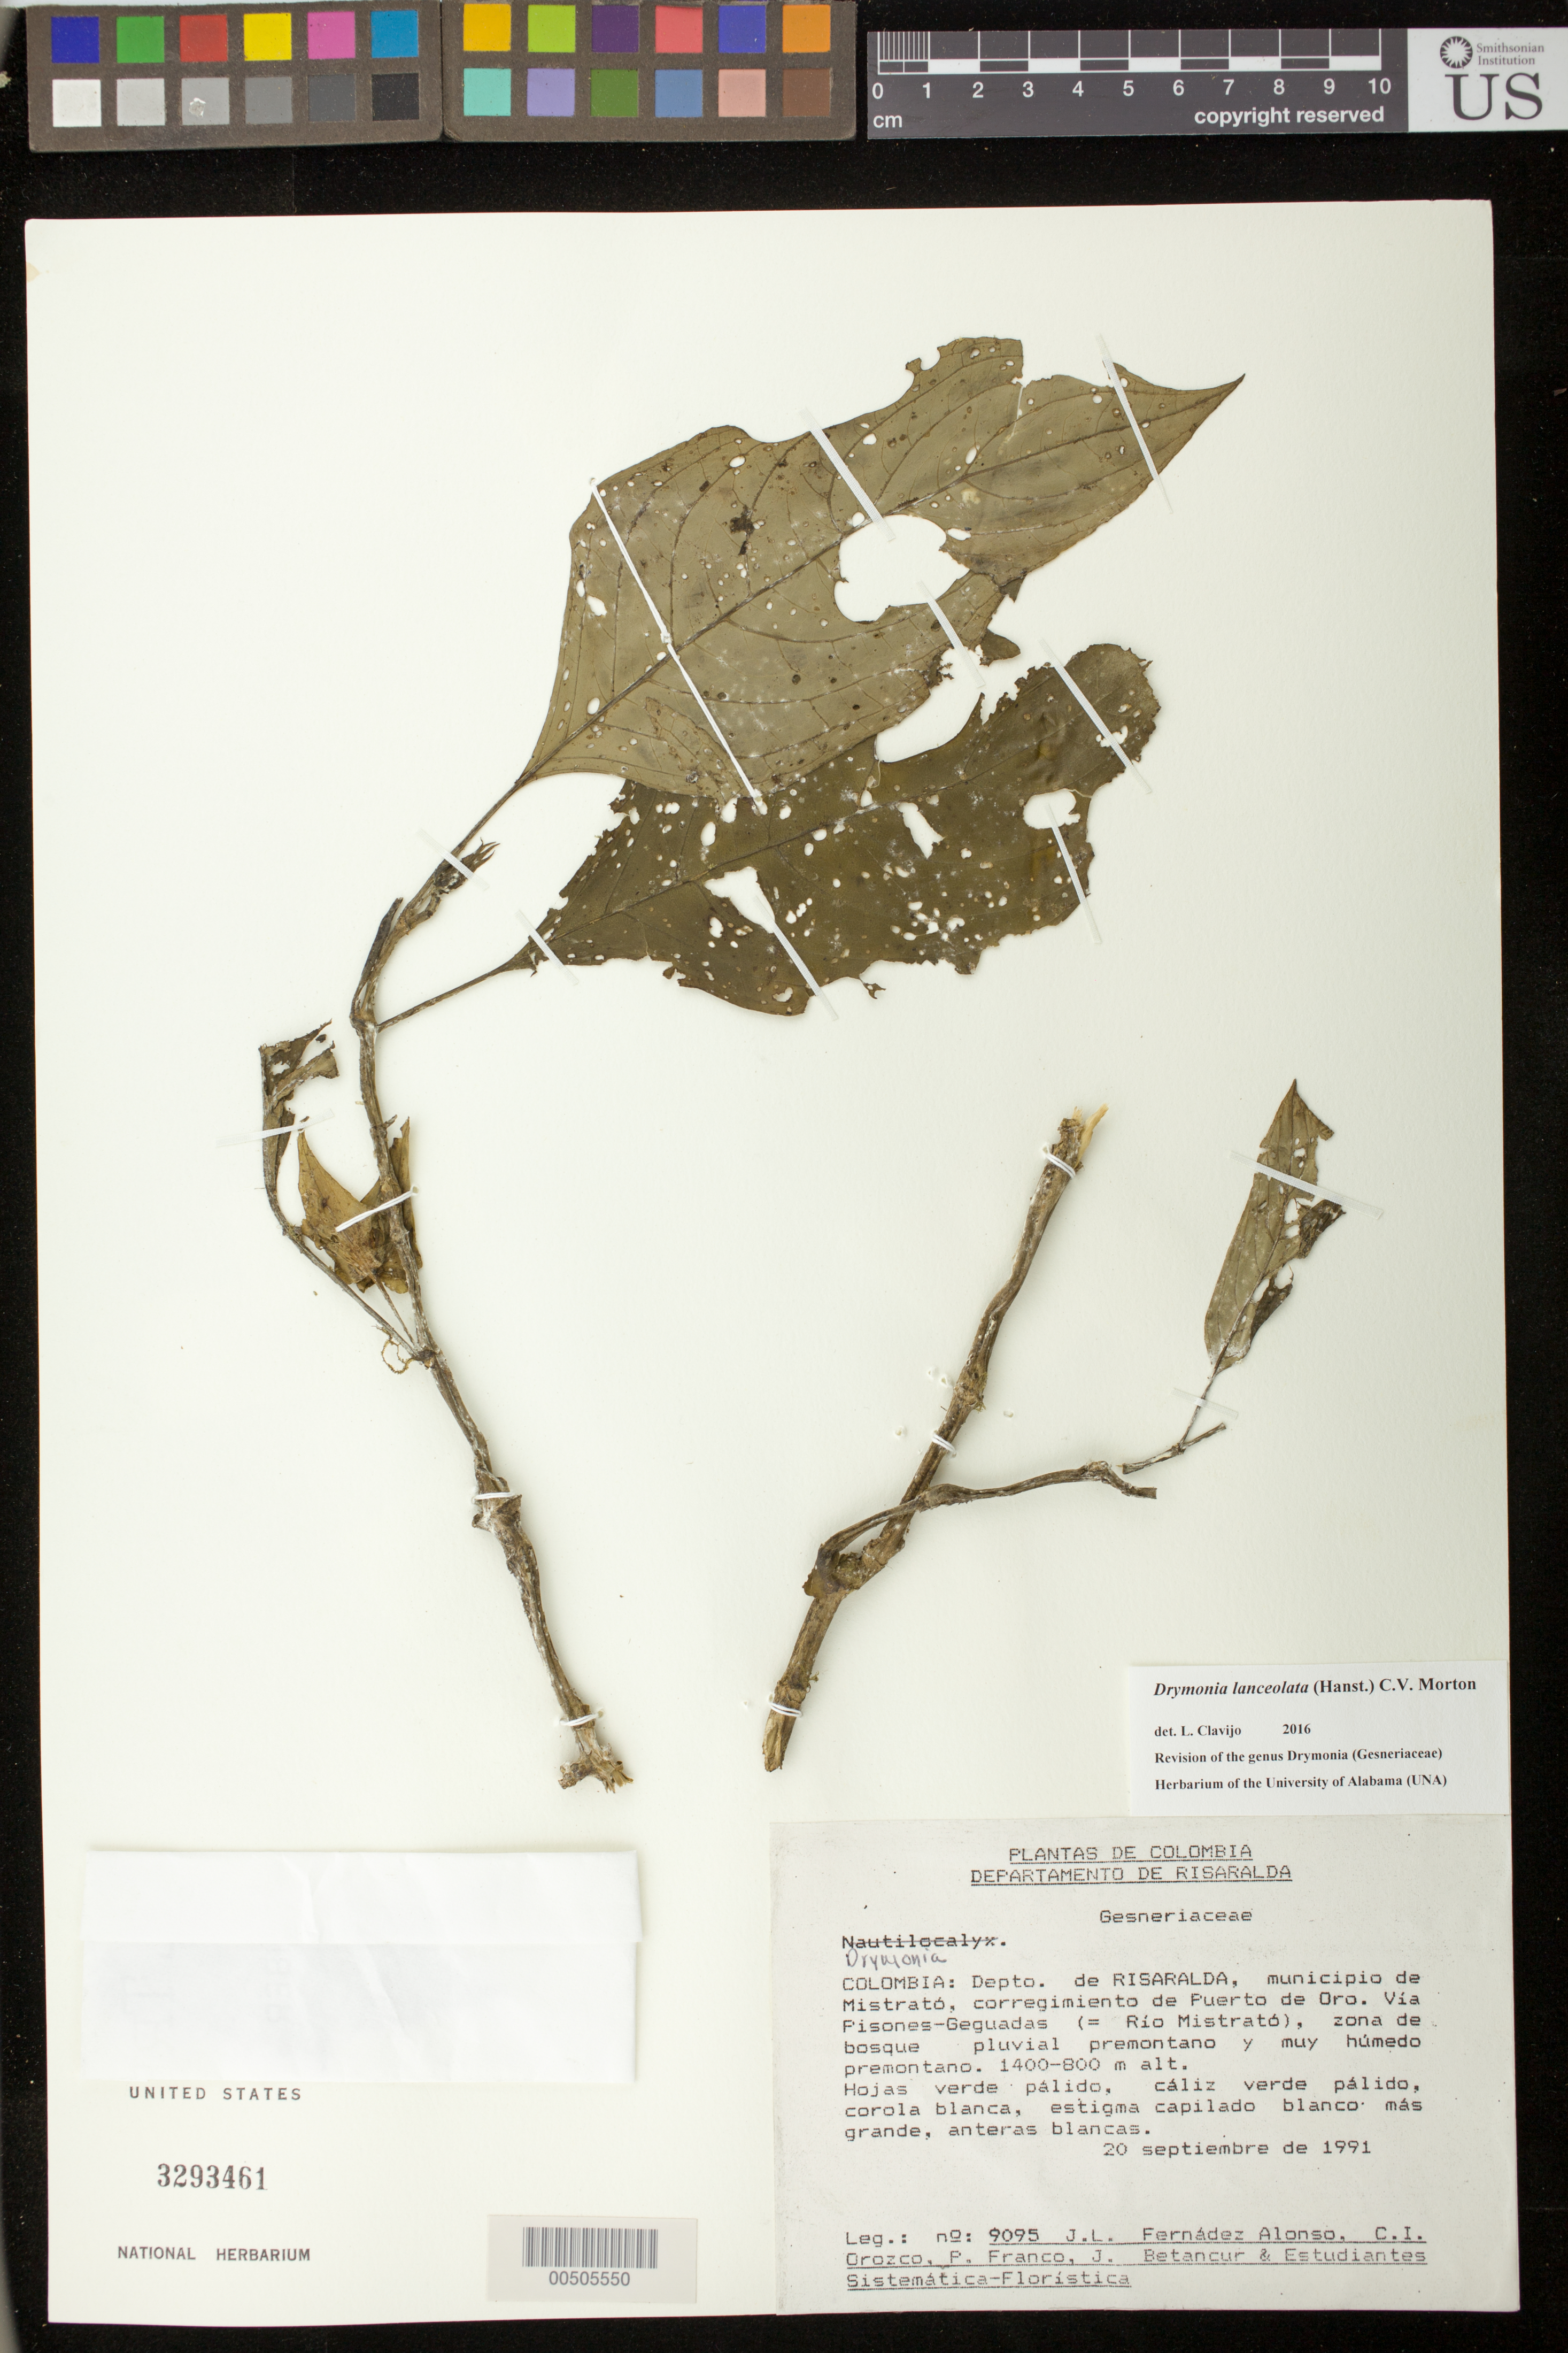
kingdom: Plantae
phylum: Tracheophyta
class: Magnoliopsida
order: Lamiales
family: Gesneriaceae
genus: Drymonia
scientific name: Drymonia sp.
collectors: J. L. Fernández-Alonso, C. I. Orozco, P. Franco Roselli, J. C. Betancur & et al.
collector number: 9095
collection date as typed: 20 Sep 1991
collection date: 1991-09-20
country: Colombia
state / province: Risaralda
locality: Mpio. de Mistrató, corregimiento de Puerto de Oro, Vía Pisones-Geguadas (=Río Mistrató)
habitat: Zona de bosque pluvial premontano y muy húmedo premontano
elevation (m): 800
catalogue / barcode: US 3293461